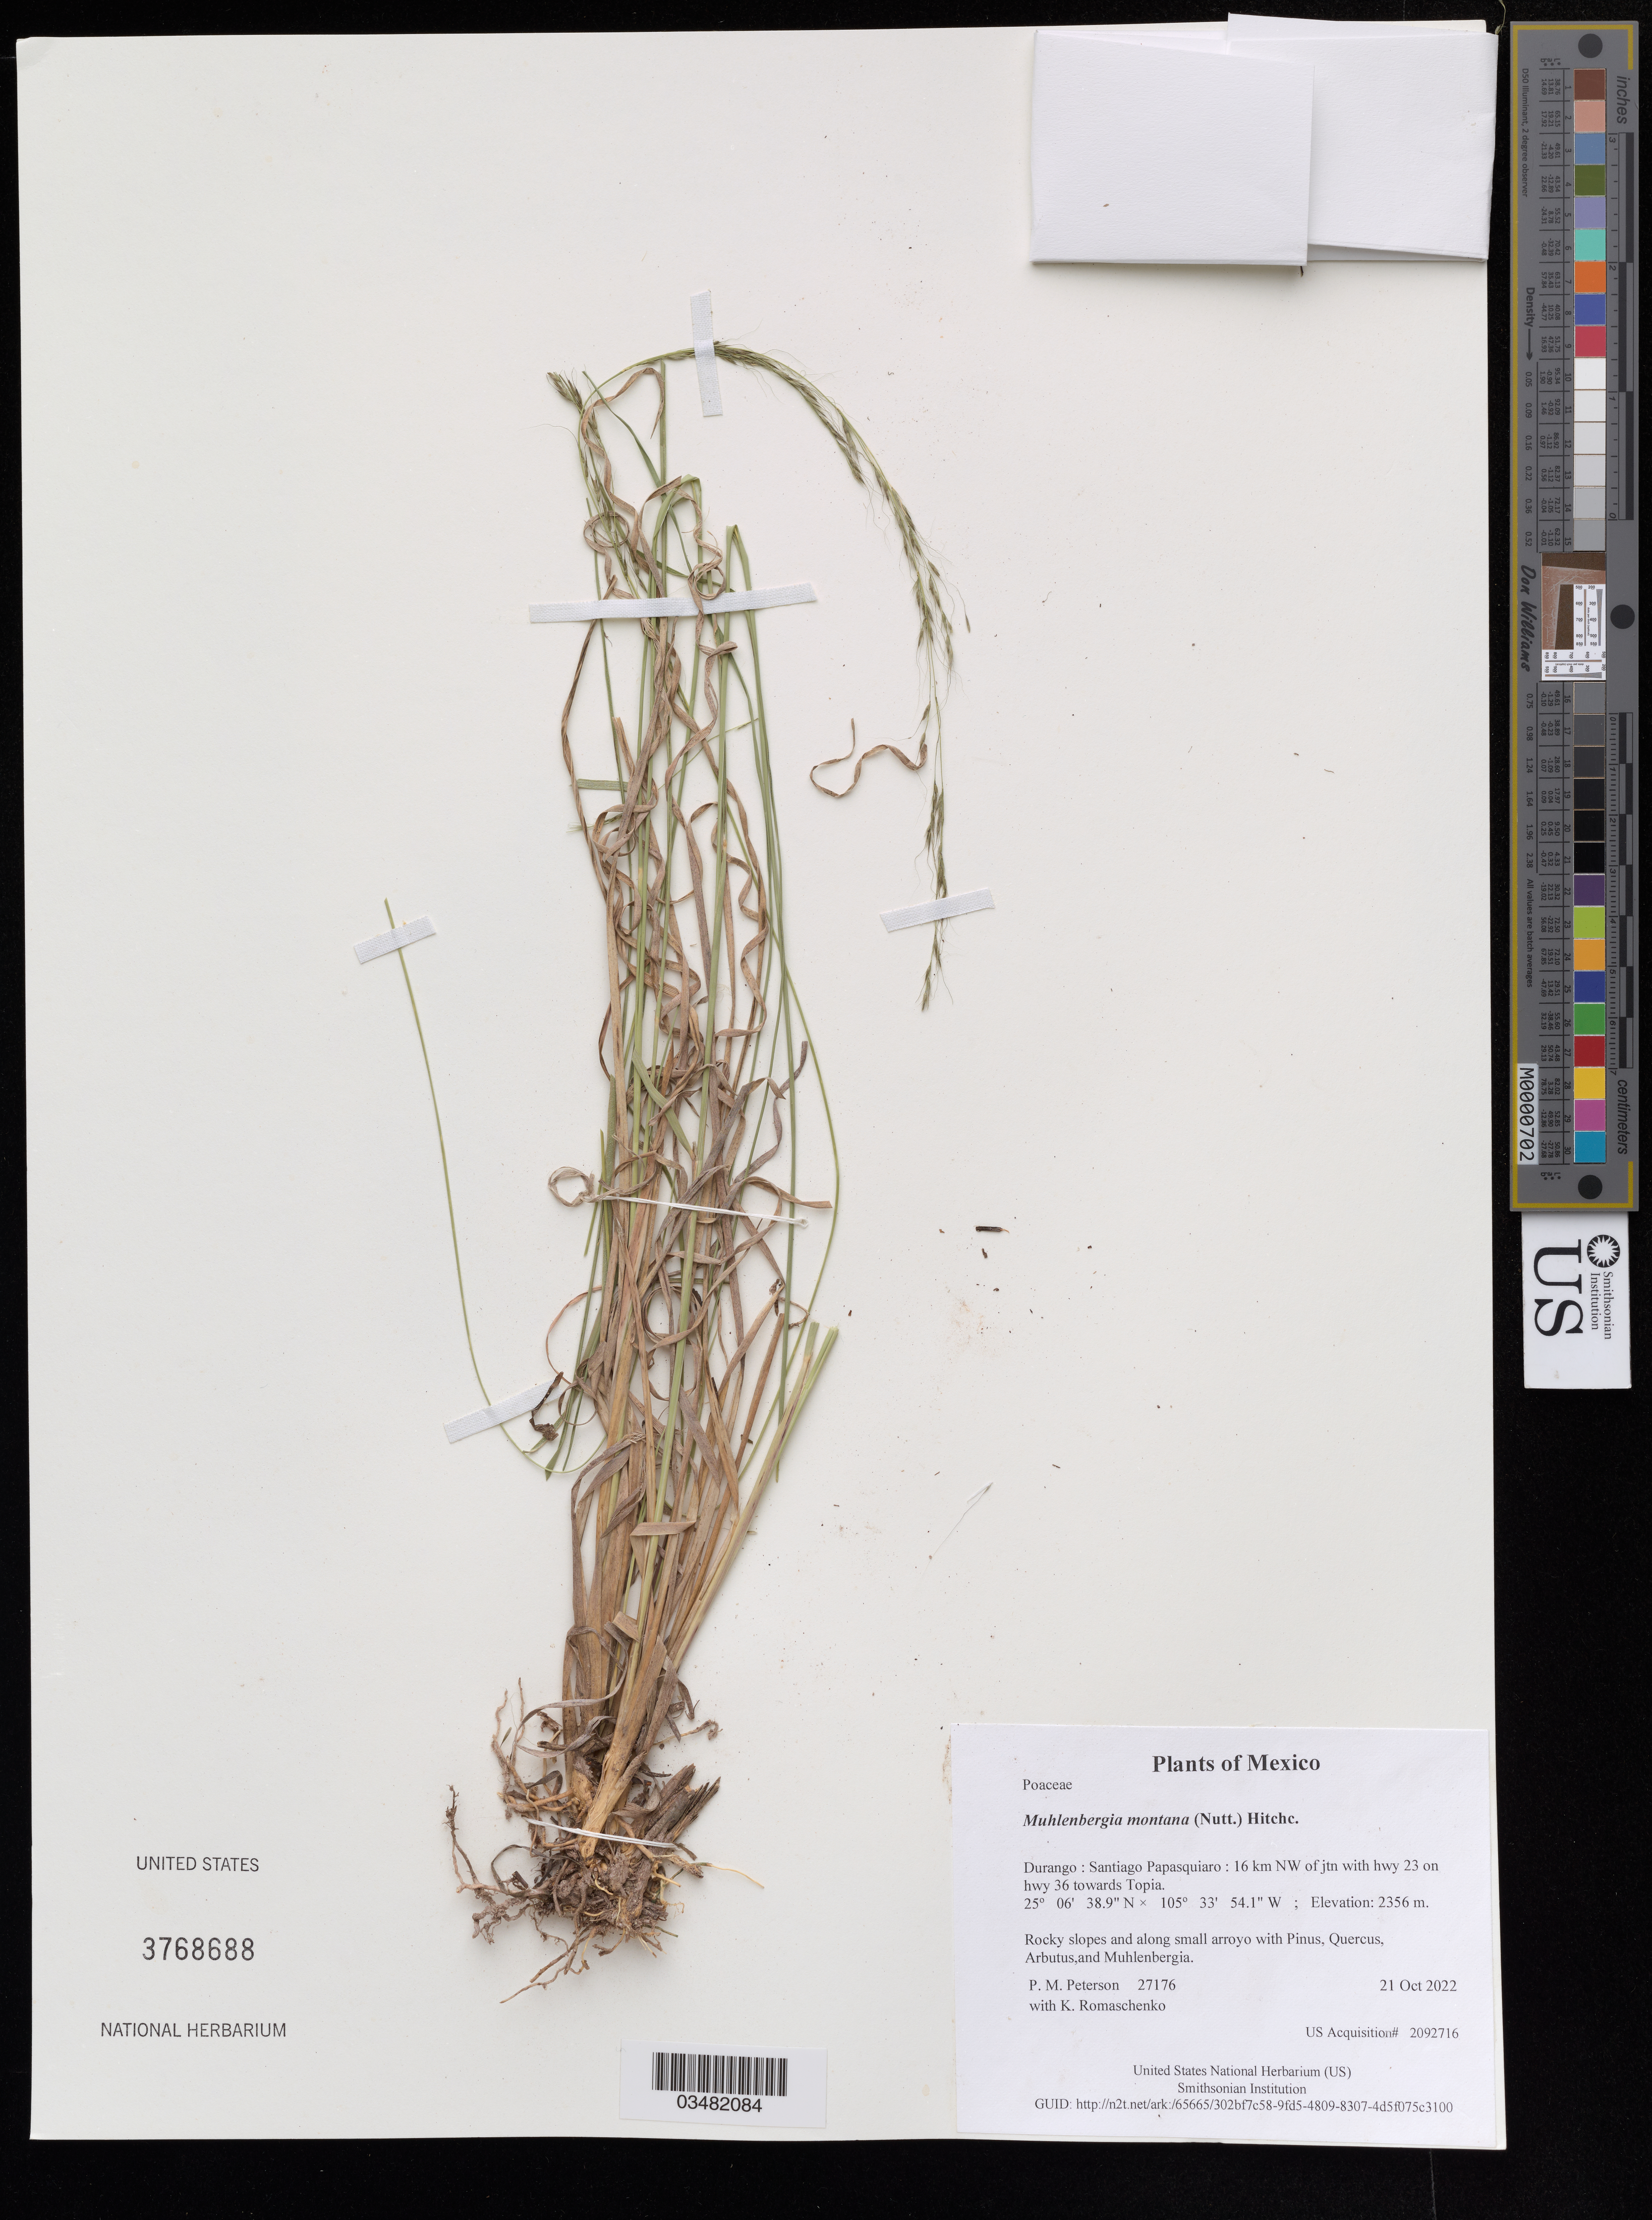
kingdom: Plantae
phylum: Tracheophyta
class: Liliopsida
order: Poales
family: Poaceae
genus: Muhlenbergia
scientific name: Muhlenbergia montana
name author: (Nutt.) Hitchc.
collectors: P. M. Peterson & K. Romaschenko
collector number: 27176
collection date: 2022-10-21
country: México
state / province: Durango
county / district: Santiago Papasquiaro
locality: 16 km NW of jtn with hwy 23 on hwy 36 towards Topia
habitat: Rocky slopes and along small arroyo with Pinus, Quercus, Arbutus,and Muhlenbergia.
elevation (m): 2356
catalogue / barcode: US 3768688